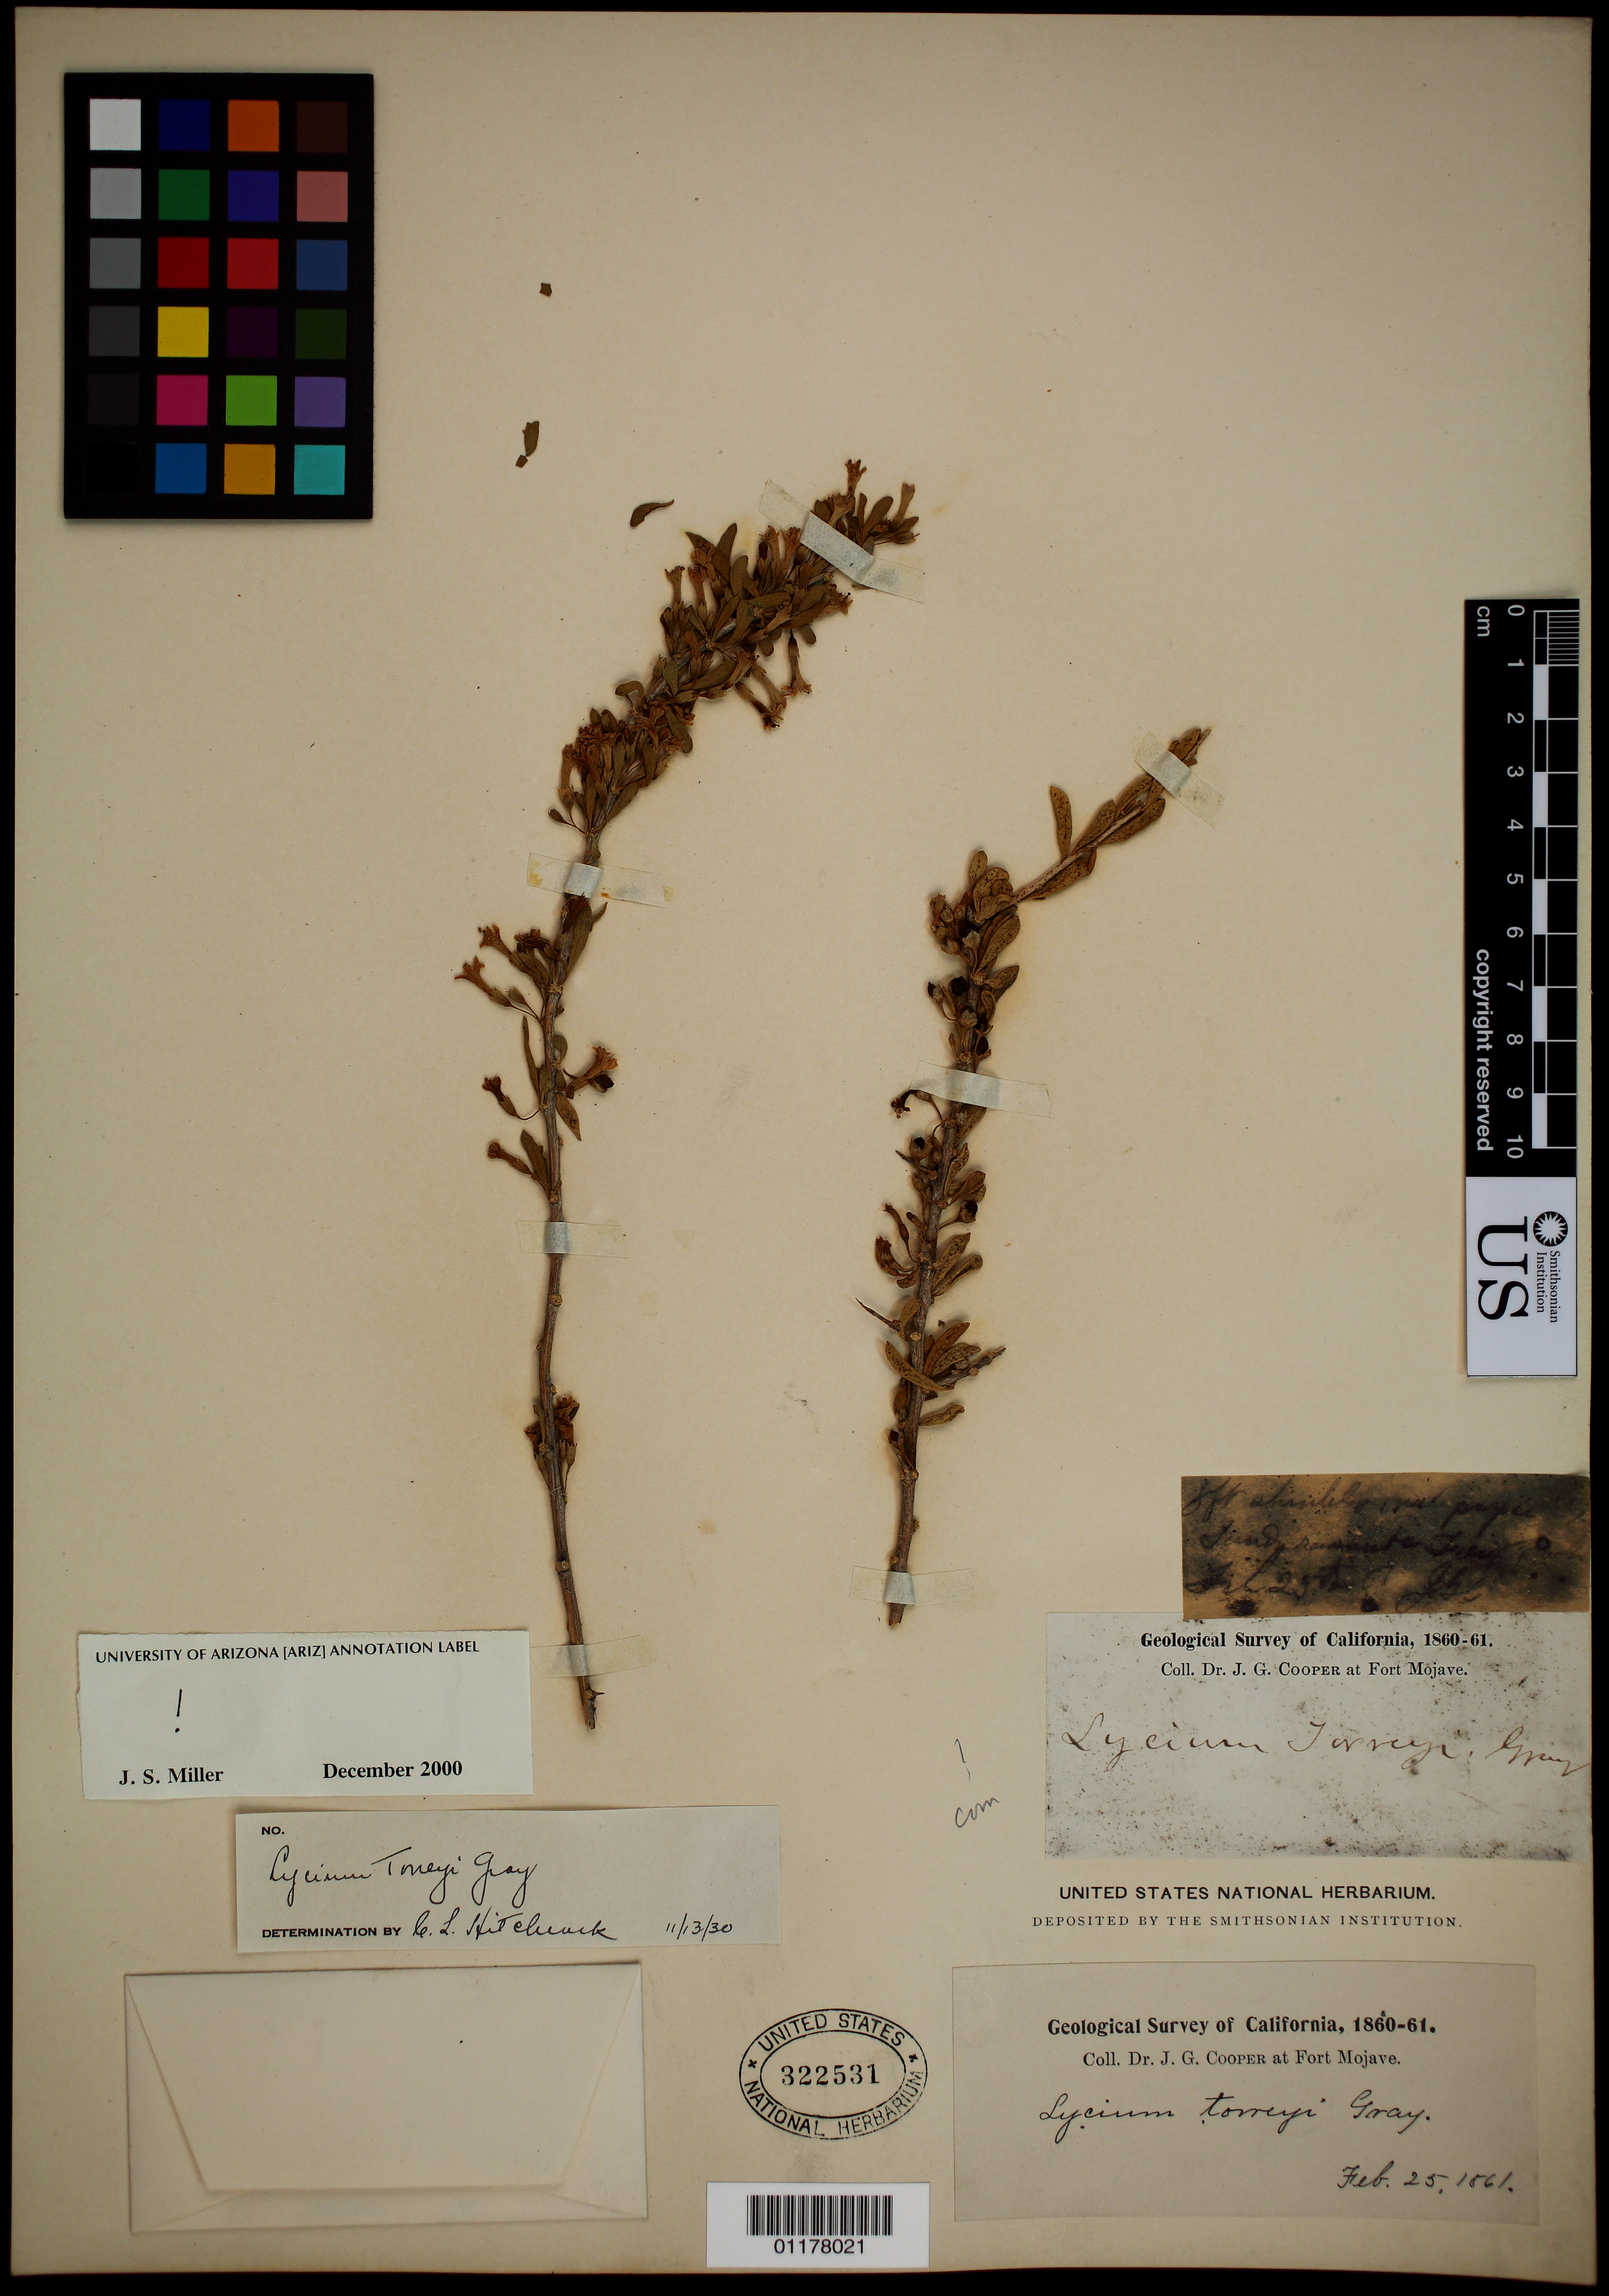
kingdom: Plantae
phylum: Tracheophyta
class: Magnoliopsida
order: Solanales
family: Solanaceae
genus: Lycium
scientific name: Lycium torreyi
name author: A. Gray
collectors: J. G. Cooper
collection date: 1861-02-25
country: United States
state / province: California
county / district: San Bernardino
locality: at Fort Mojave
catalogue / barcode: US 322531